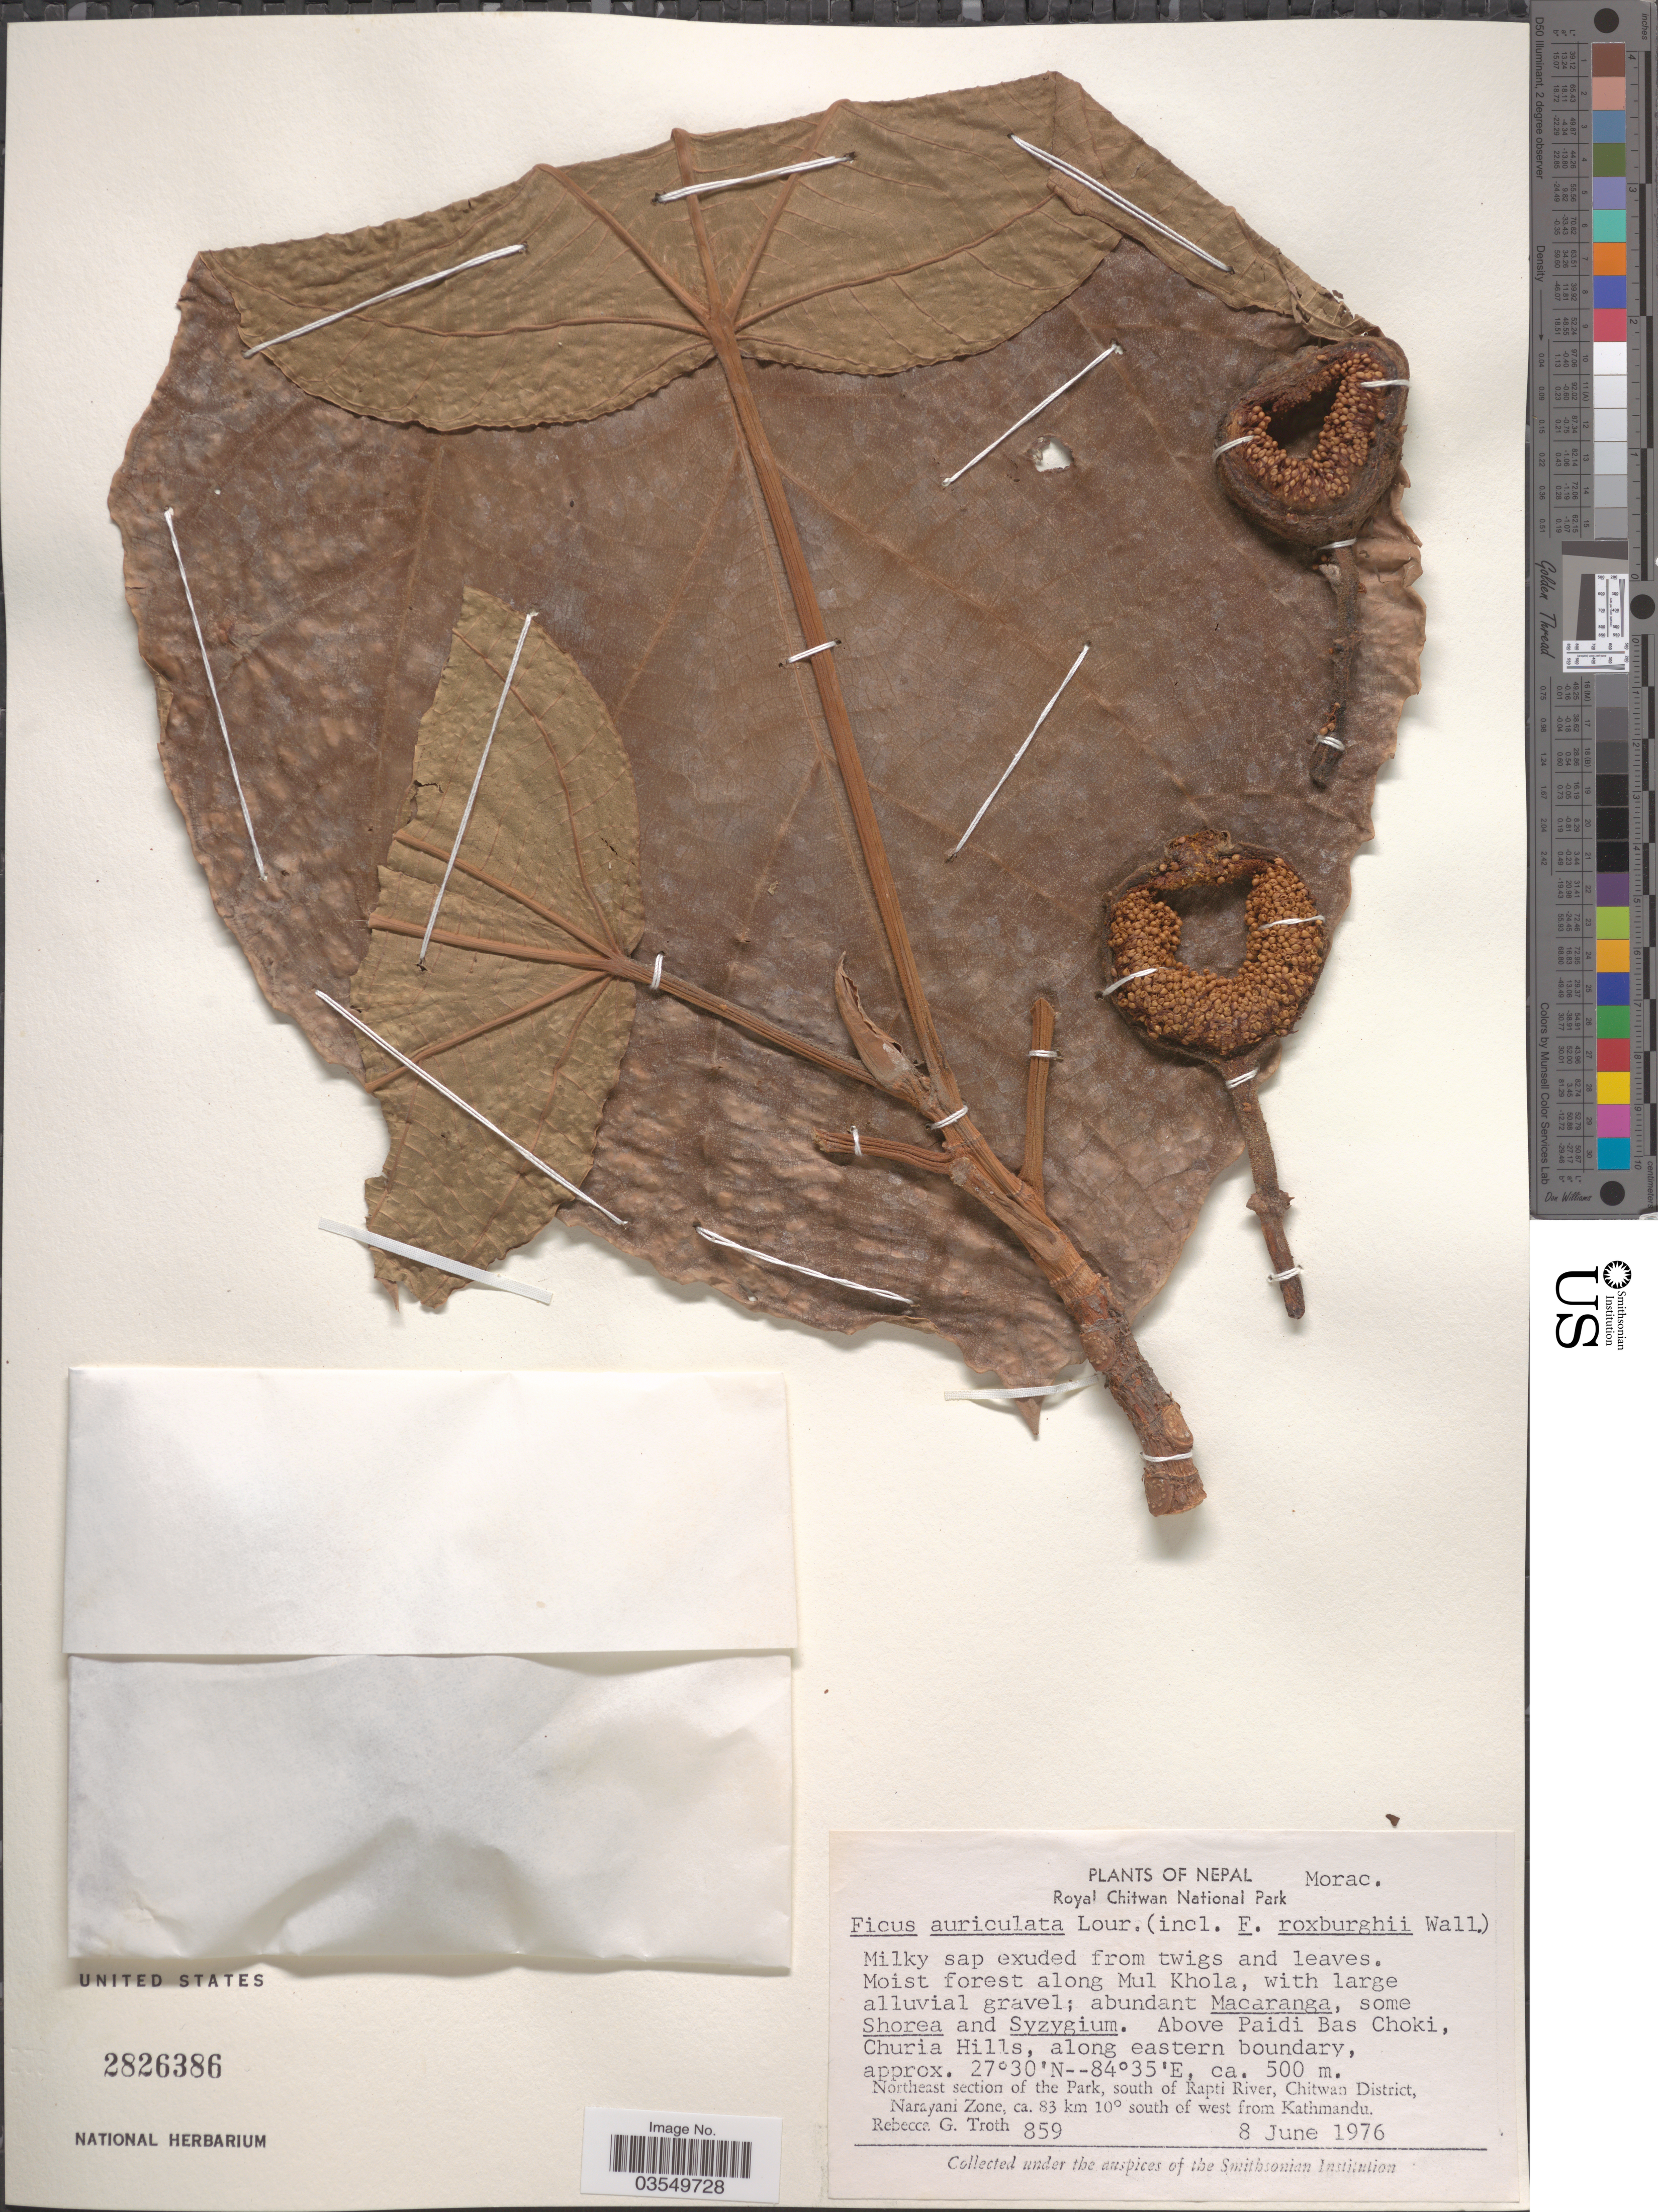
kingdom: Plantae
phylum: Tracheophyta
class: Magnoliopsida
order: Rosales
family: Moraceae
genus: Ficus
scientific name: Ficus auriculata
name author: Lour.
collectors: R. Troth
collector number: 859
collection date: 1976-06-08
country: Nepal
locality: Royal Chitwan National Park. Moist forest along Mul Khola. Above Paidi Bas Choki, Churia Hills, along eastern boundary. Northeast section of the Park, south of Rapti River, Chitwan District, Narayani Zone, ca. 83 km 10º south of west from Kathmandu.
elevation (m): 500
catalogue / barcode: US 2826386